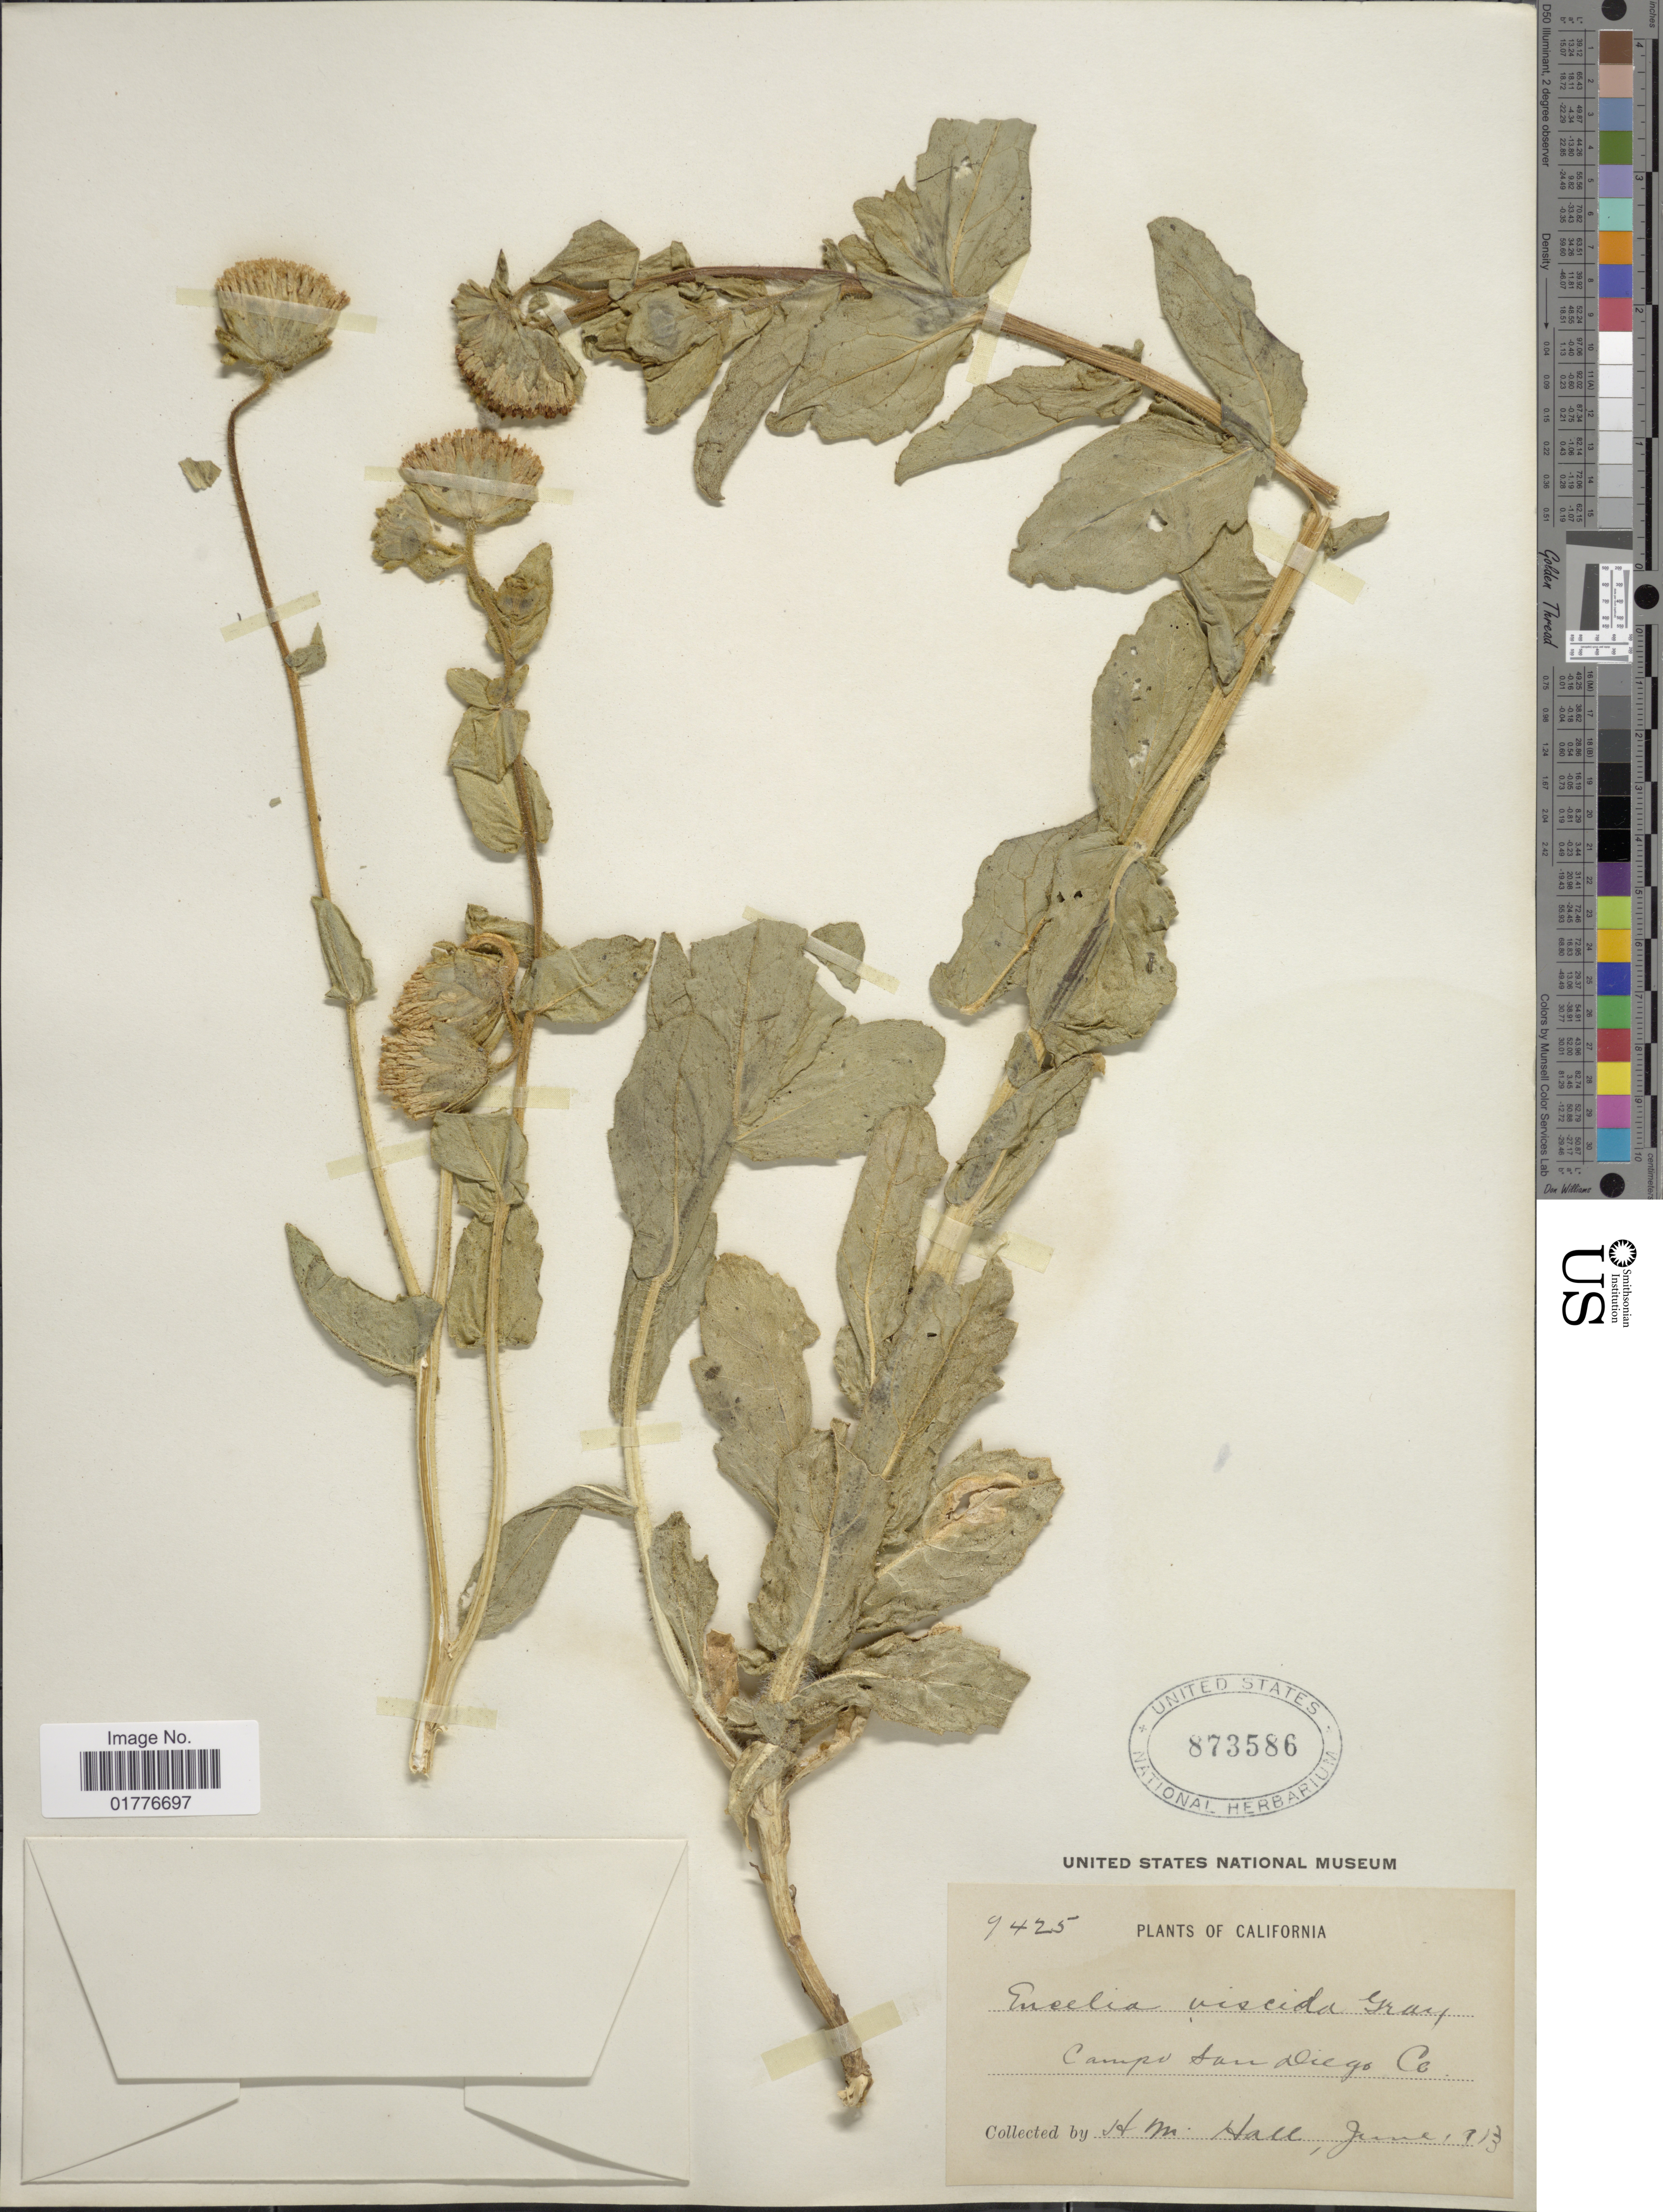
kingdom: Plantae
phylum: Tracheophyta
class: Magnoliopsida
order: Asterales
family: Asteraceae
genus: Geraea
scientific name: Geraea viscida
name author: (A. Gray) S.F. Blake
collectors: H. M. Hall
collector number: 9425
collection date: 1913-06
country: United States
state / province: California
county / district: San Diego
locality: Campo San Diego Co.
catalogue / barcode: US 873586